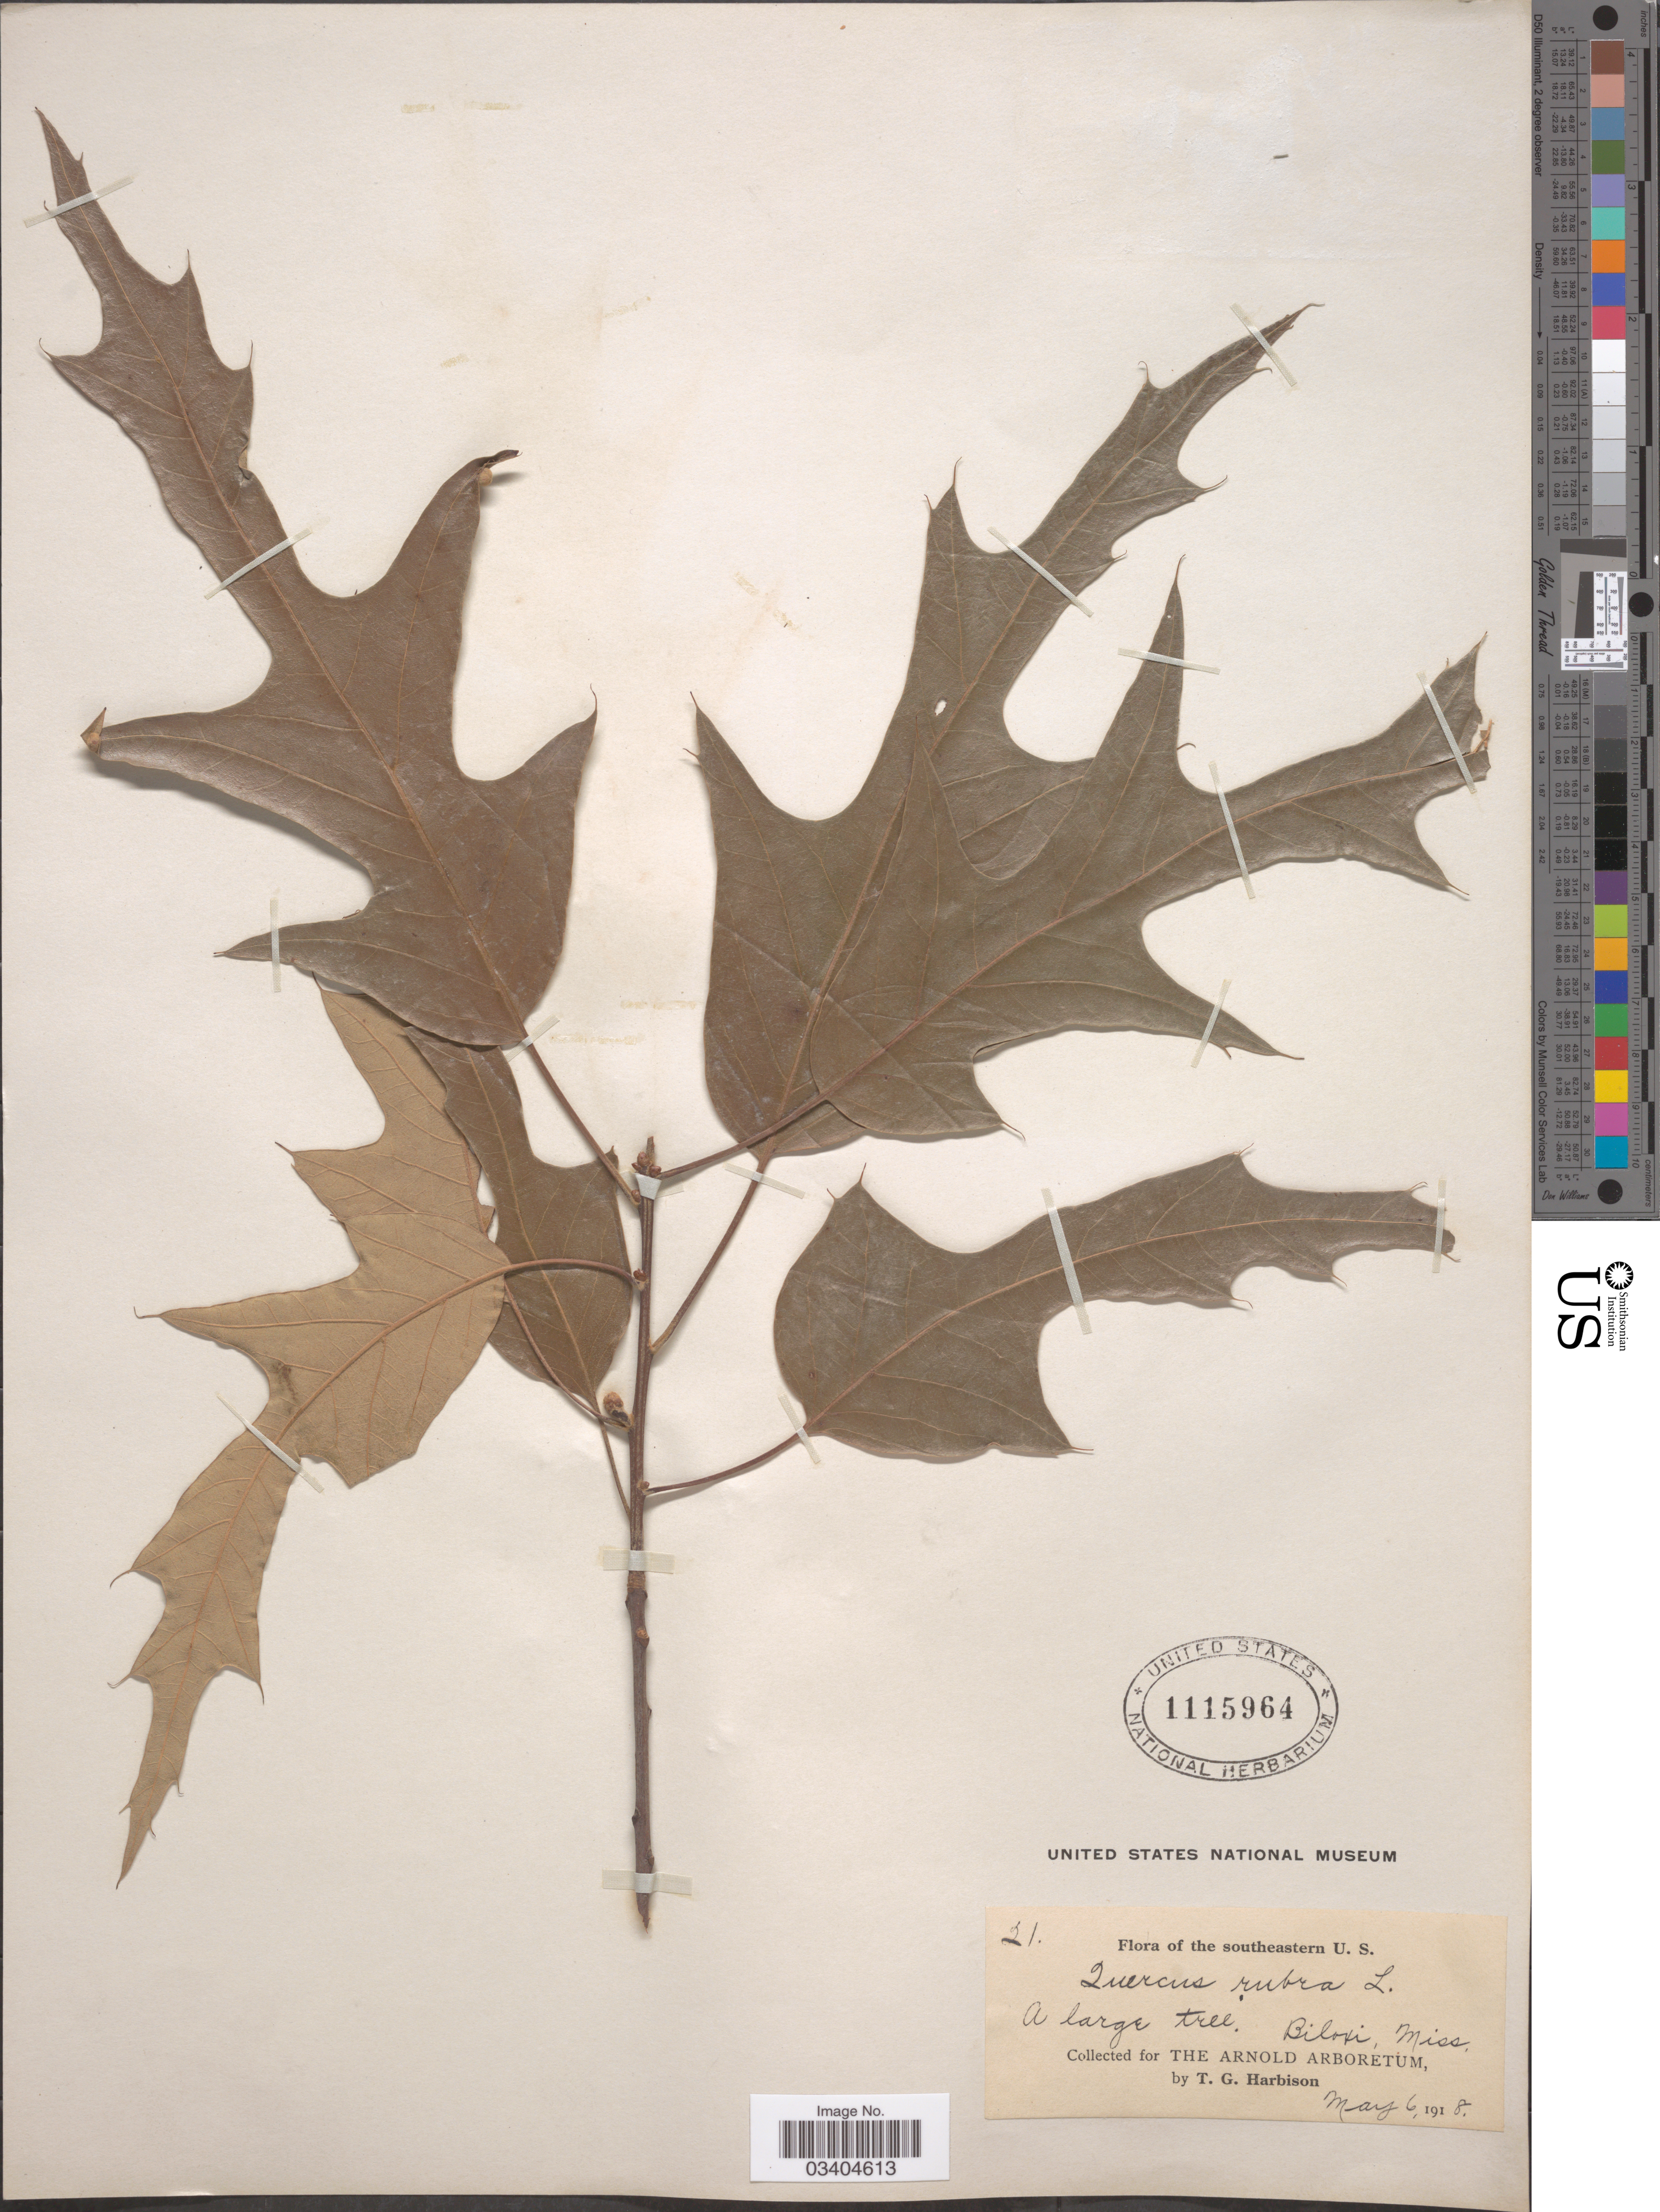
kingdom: Plantae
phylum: Tracheophyta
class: Magnoliopsida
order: Fagales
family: Fagaceae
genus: Quercus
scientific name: Quercus falcata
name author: Michx.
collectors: T. Harbison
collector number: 21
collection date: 1918-05-06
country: United States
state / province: Mississippi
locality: Southeastern U.S. Biloxi.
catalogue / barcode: US 1115964